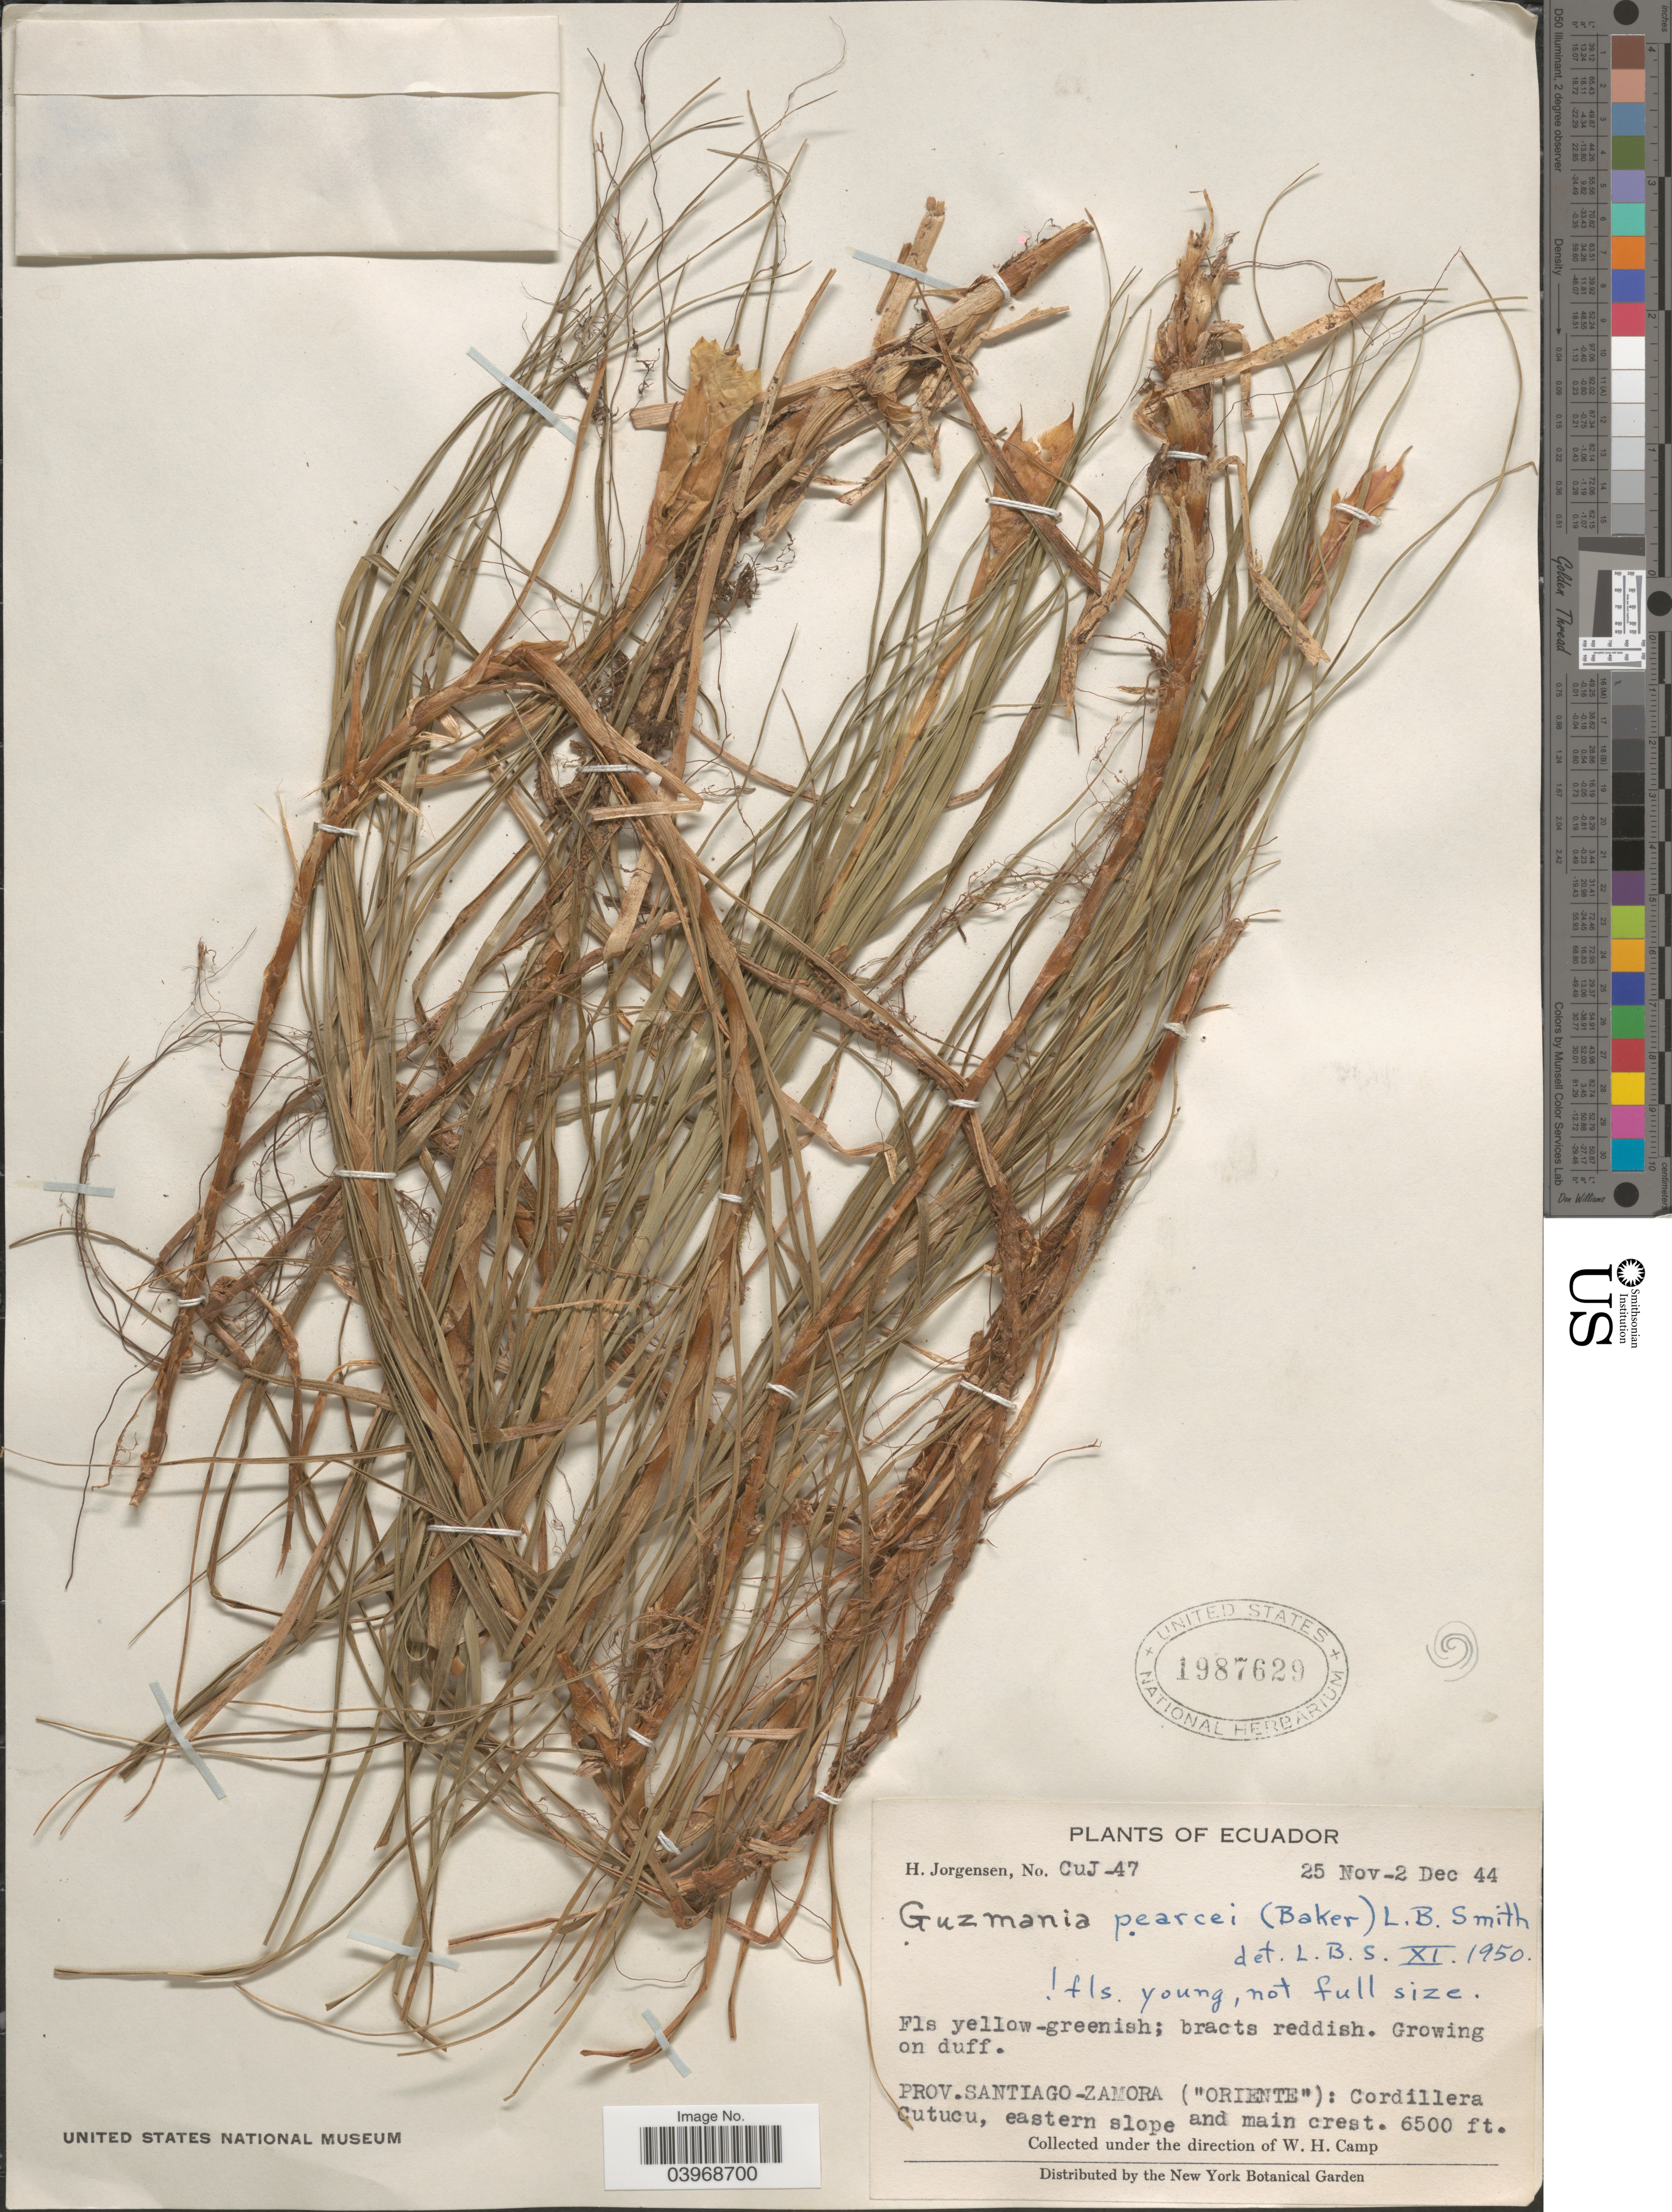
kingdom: Plantae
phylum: Tracheophyta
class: Liliopsida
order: Poales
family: Bromeliaceae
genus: Guzmania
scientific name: Guzmania pearcei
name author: L.B. Sm.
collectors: W. H. Camp & H. Jørgensen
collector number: CuJ-47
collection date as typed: Transcribed d/m/y: 25/11/44 to 2/12/44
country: Ecuador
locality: Prov. Santiago-Zamora ("Oriente"): Cordillera Cutucu, eastern slope and main crest.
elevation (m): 1981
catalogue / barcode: US 1987629